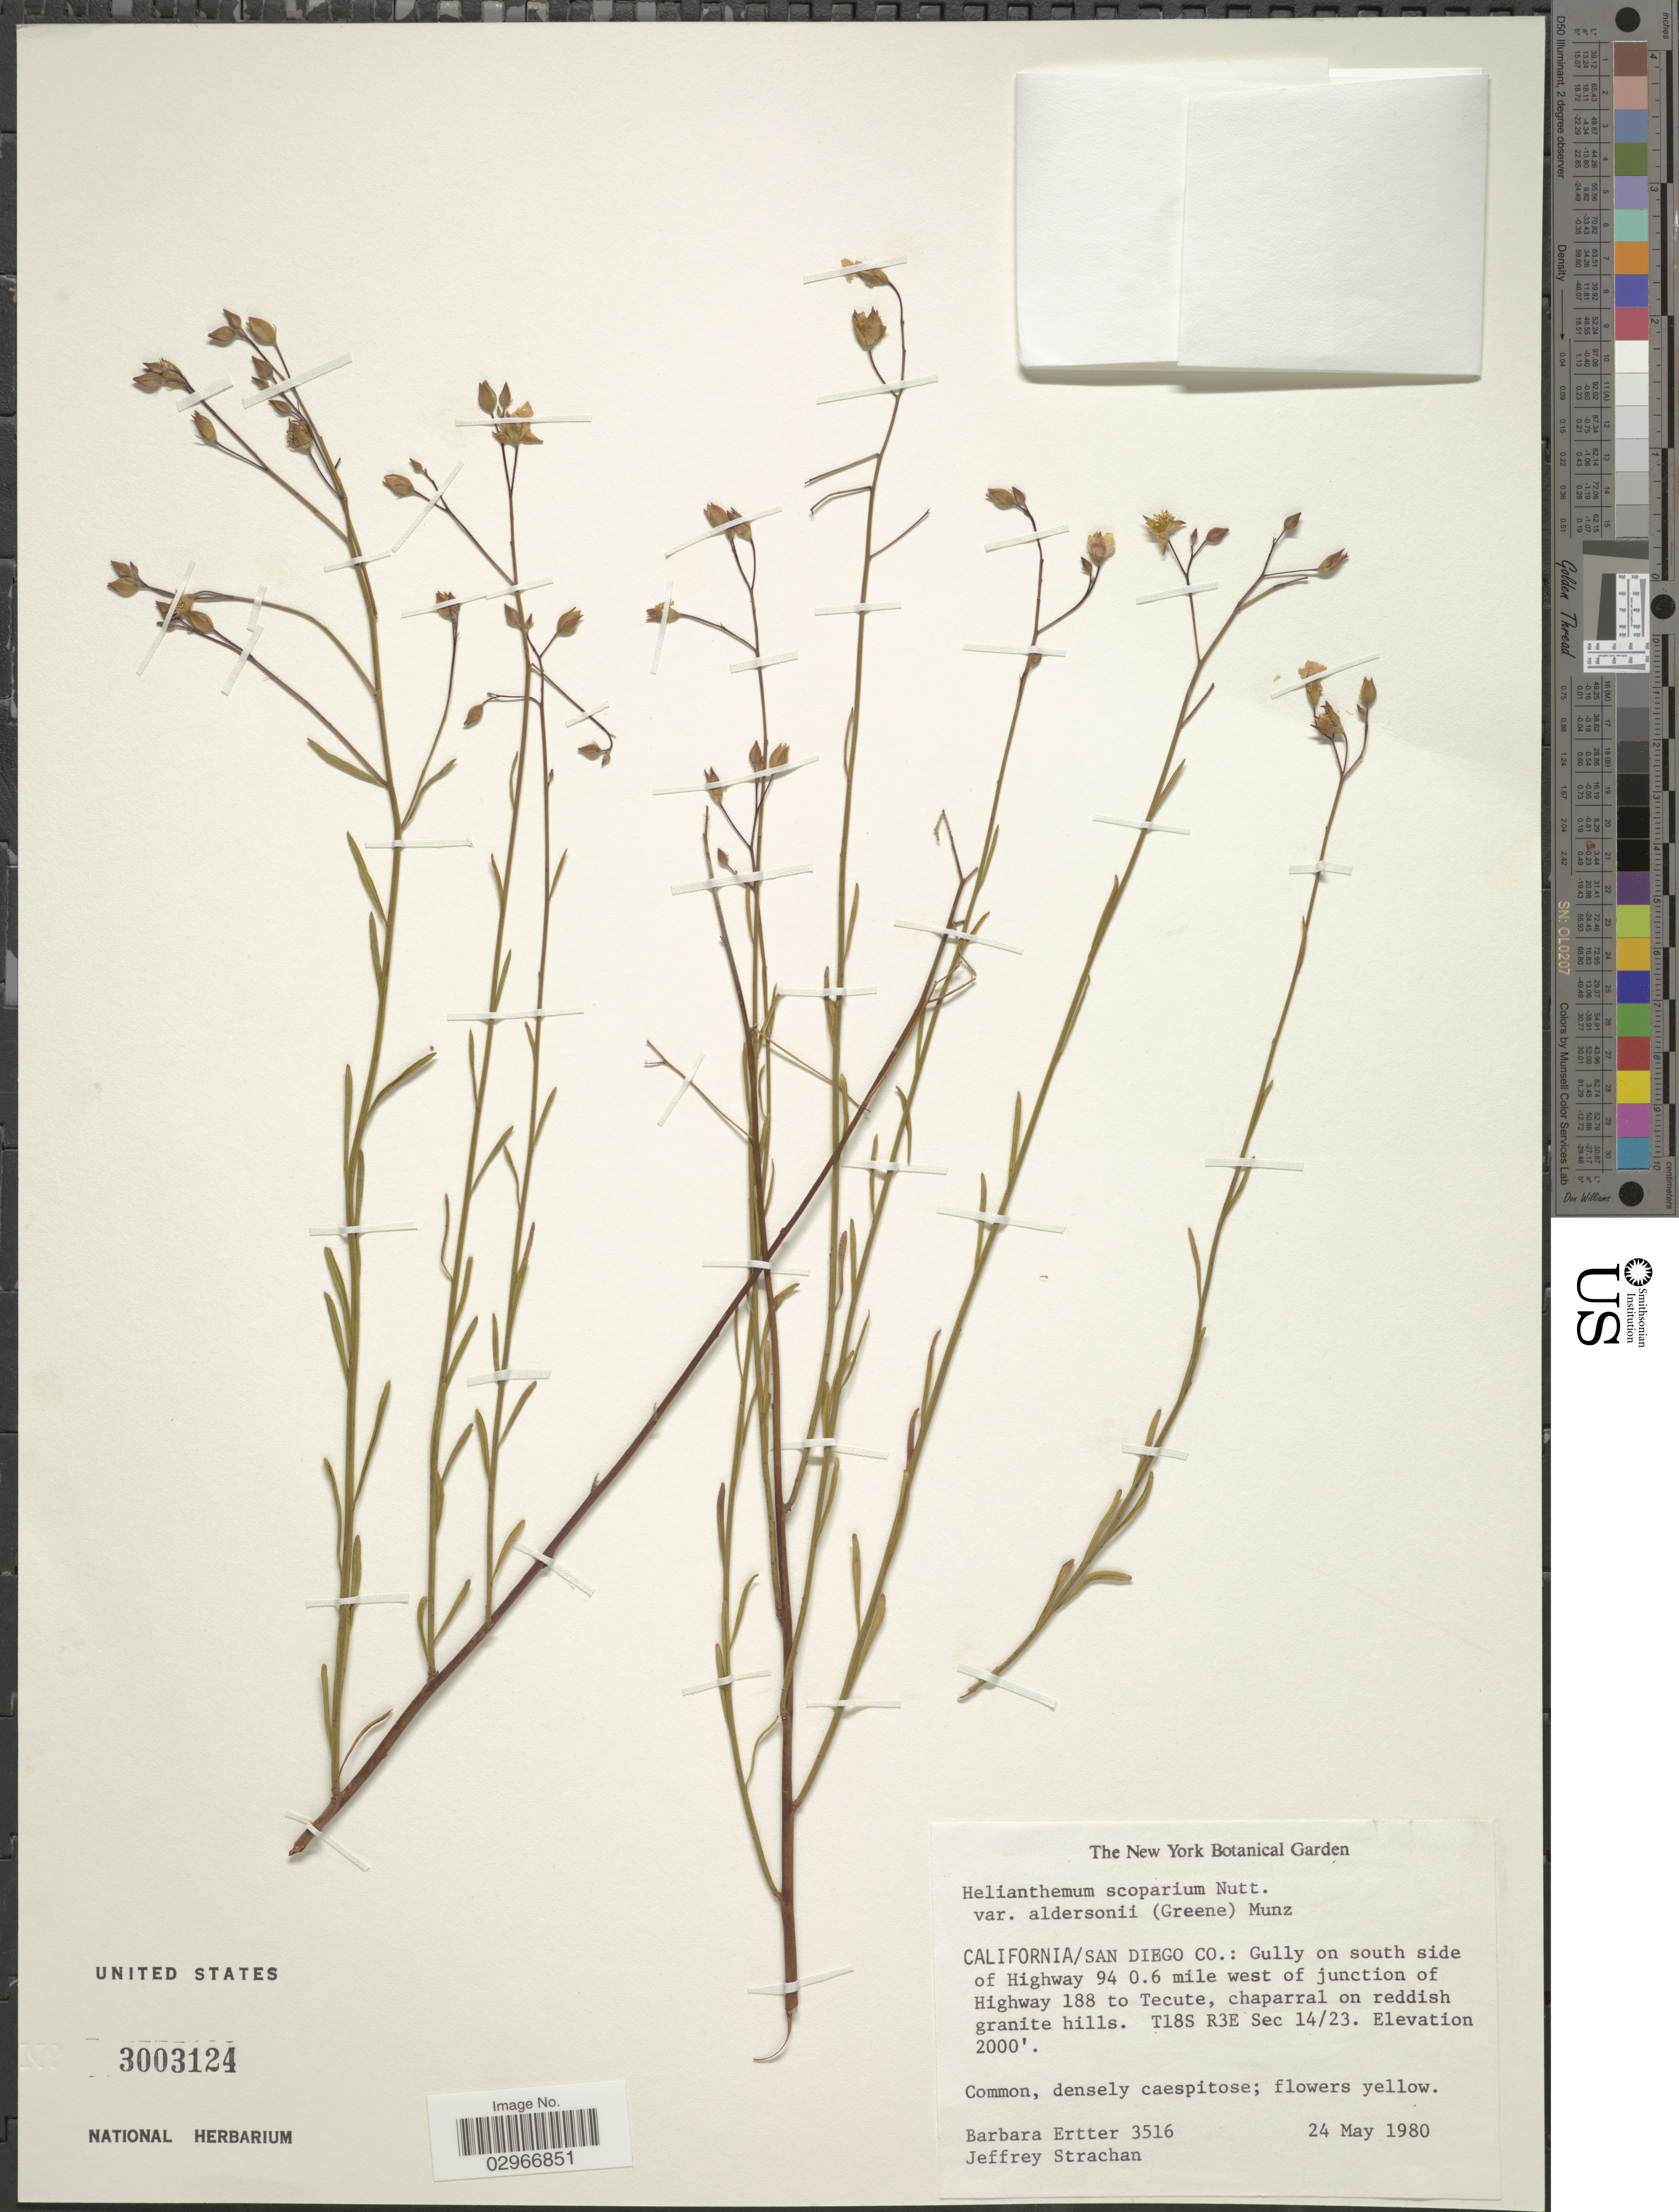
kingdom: Plantae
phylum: Tracheophyta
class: Magnoliopsida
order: Malvales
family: Cistaceae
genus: Helianthemum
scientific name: Helianthemum suffrutescens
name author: B. Schreiber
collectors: B. Ertter & J. Strachan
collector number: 3516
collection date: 1980-05-24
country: United States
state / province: California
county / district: San Diego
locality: San Diego Co.: Gully on south side of Highway 94 0.6 mile west of junction of Highway 188 to Tecute. T18S R3E Sec 14/23.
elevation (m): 610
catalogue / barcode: US 3003124